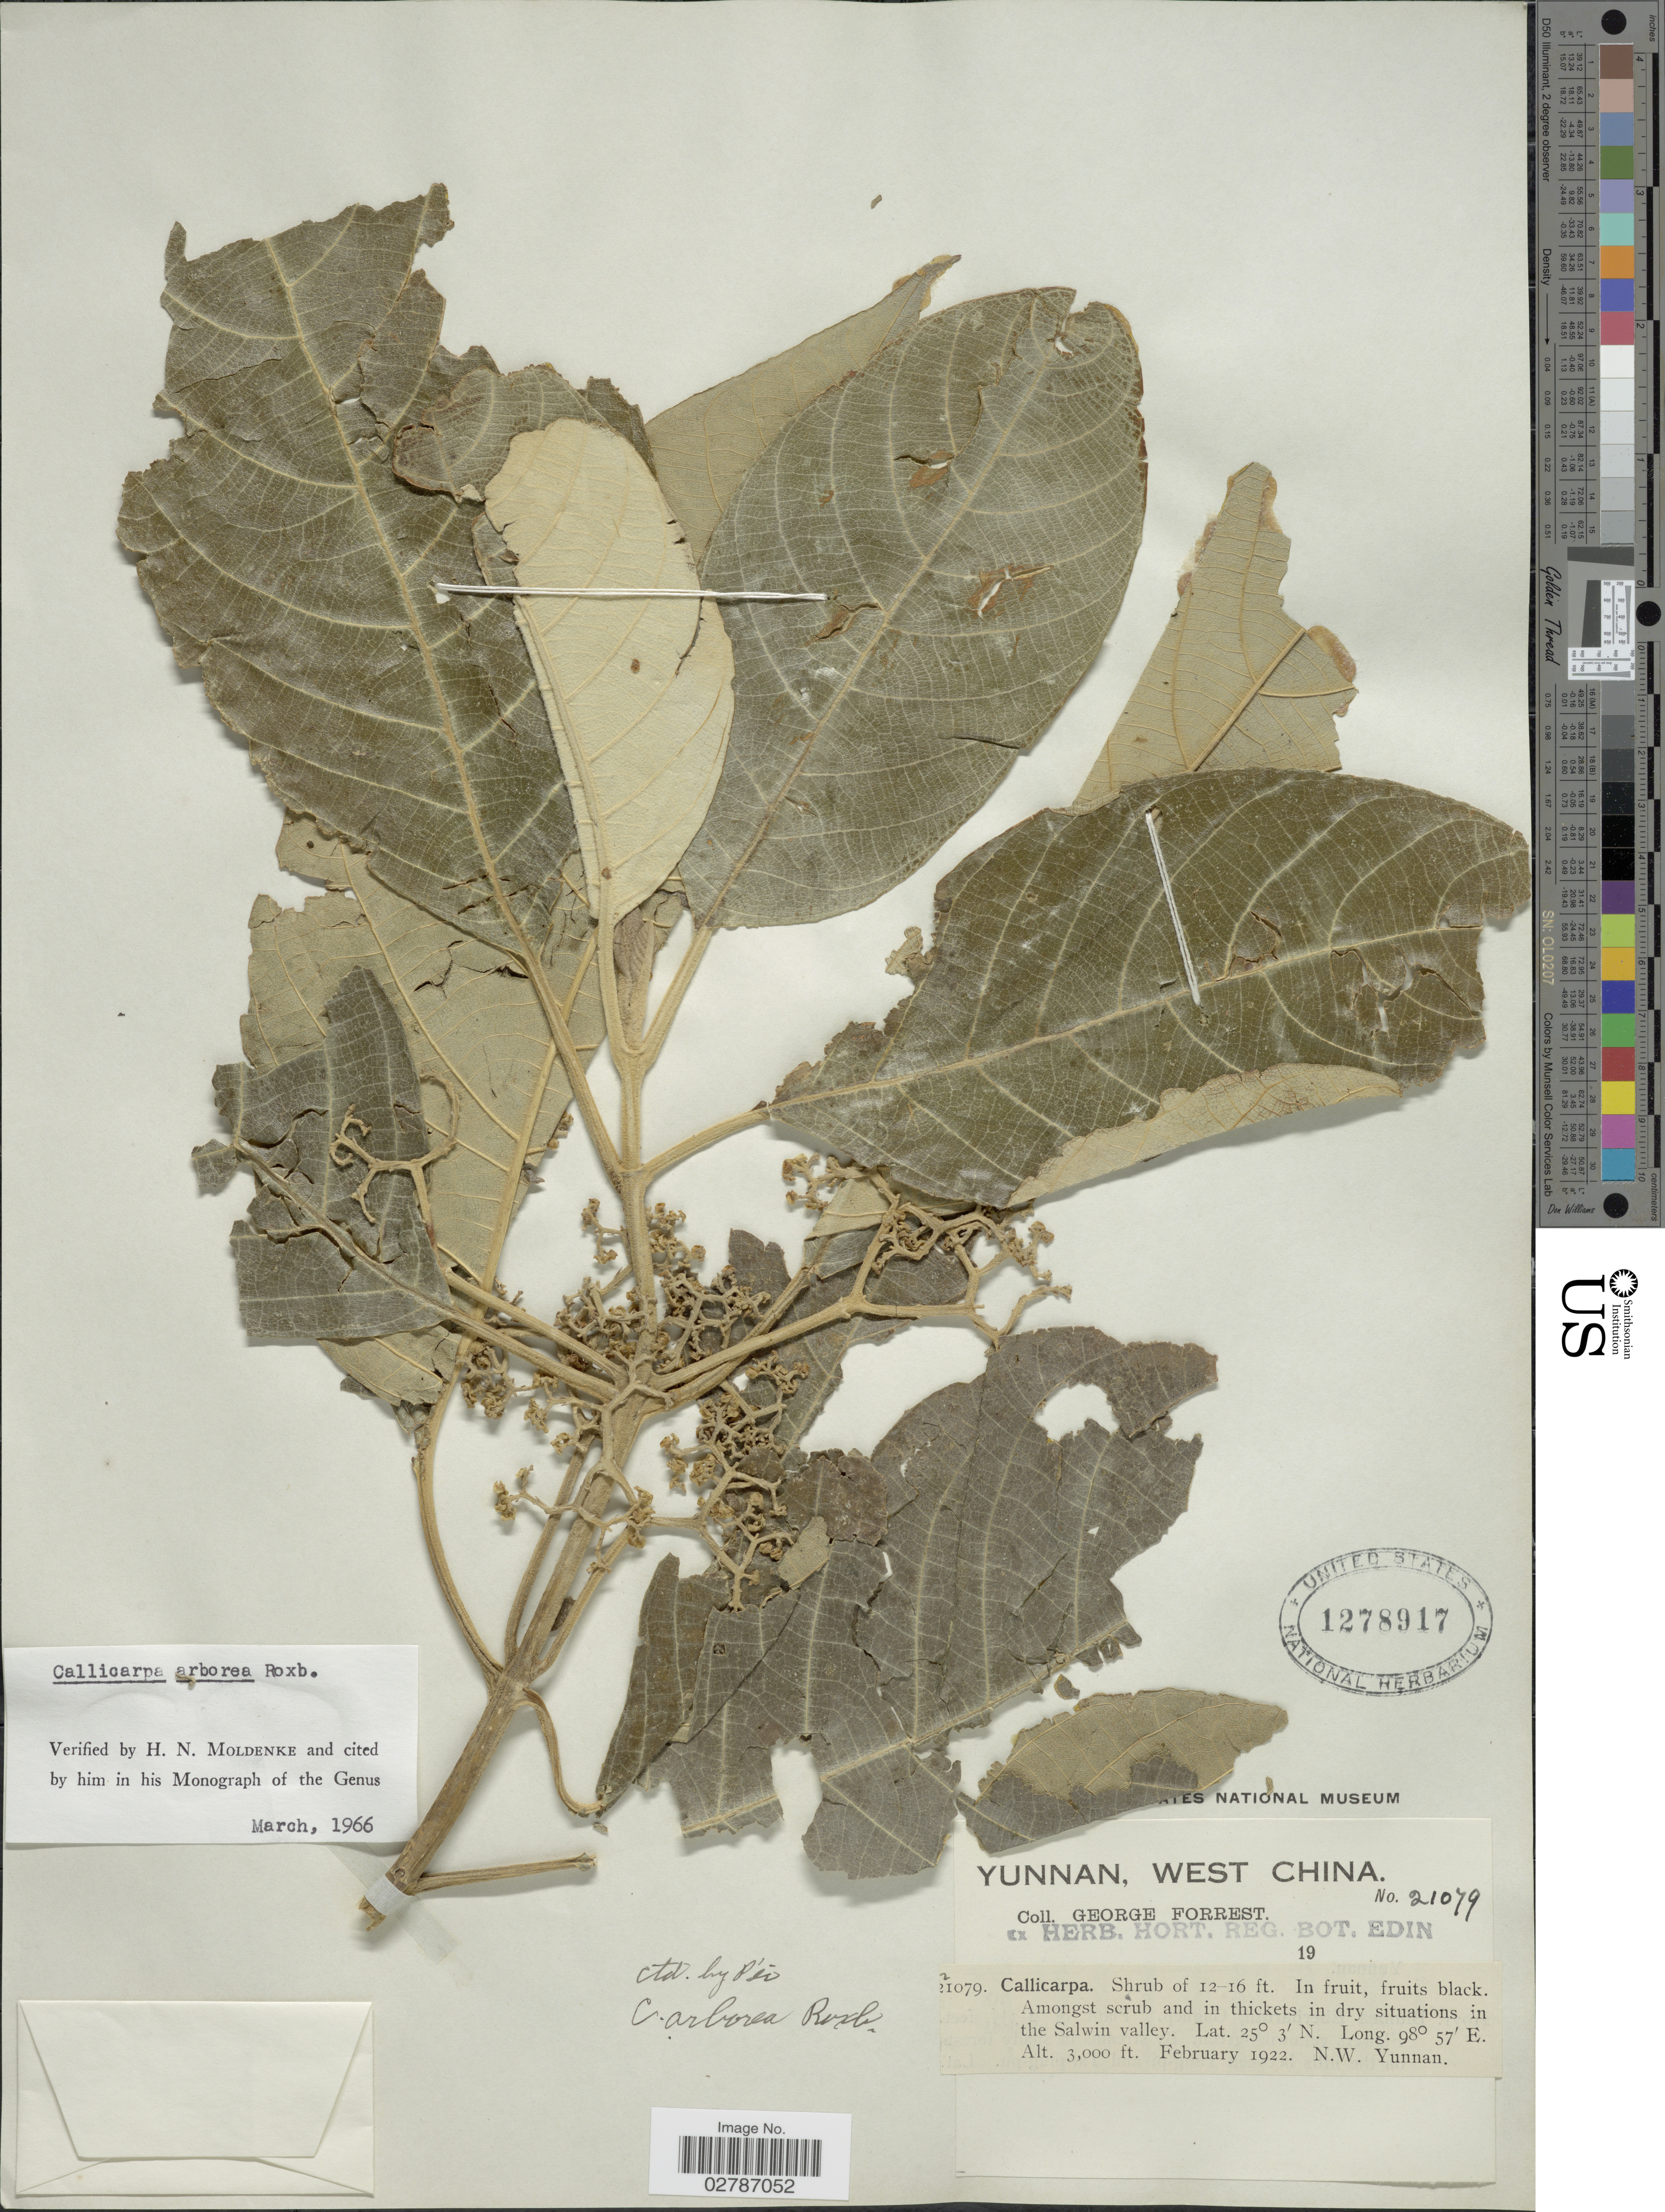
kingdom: Plantae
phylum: Tracheophyta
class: Magnoliopsida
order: Lamiales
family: Lamiaceae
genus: Callicarpa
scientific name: Callicarpa arborea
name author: Roxb.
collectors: G. Forrest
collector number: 21079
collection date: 1922-02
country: China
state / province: Yunnan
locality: West China. The Salwin valley. N.W. Yunnan.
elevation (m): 914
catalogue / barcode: US 1278917